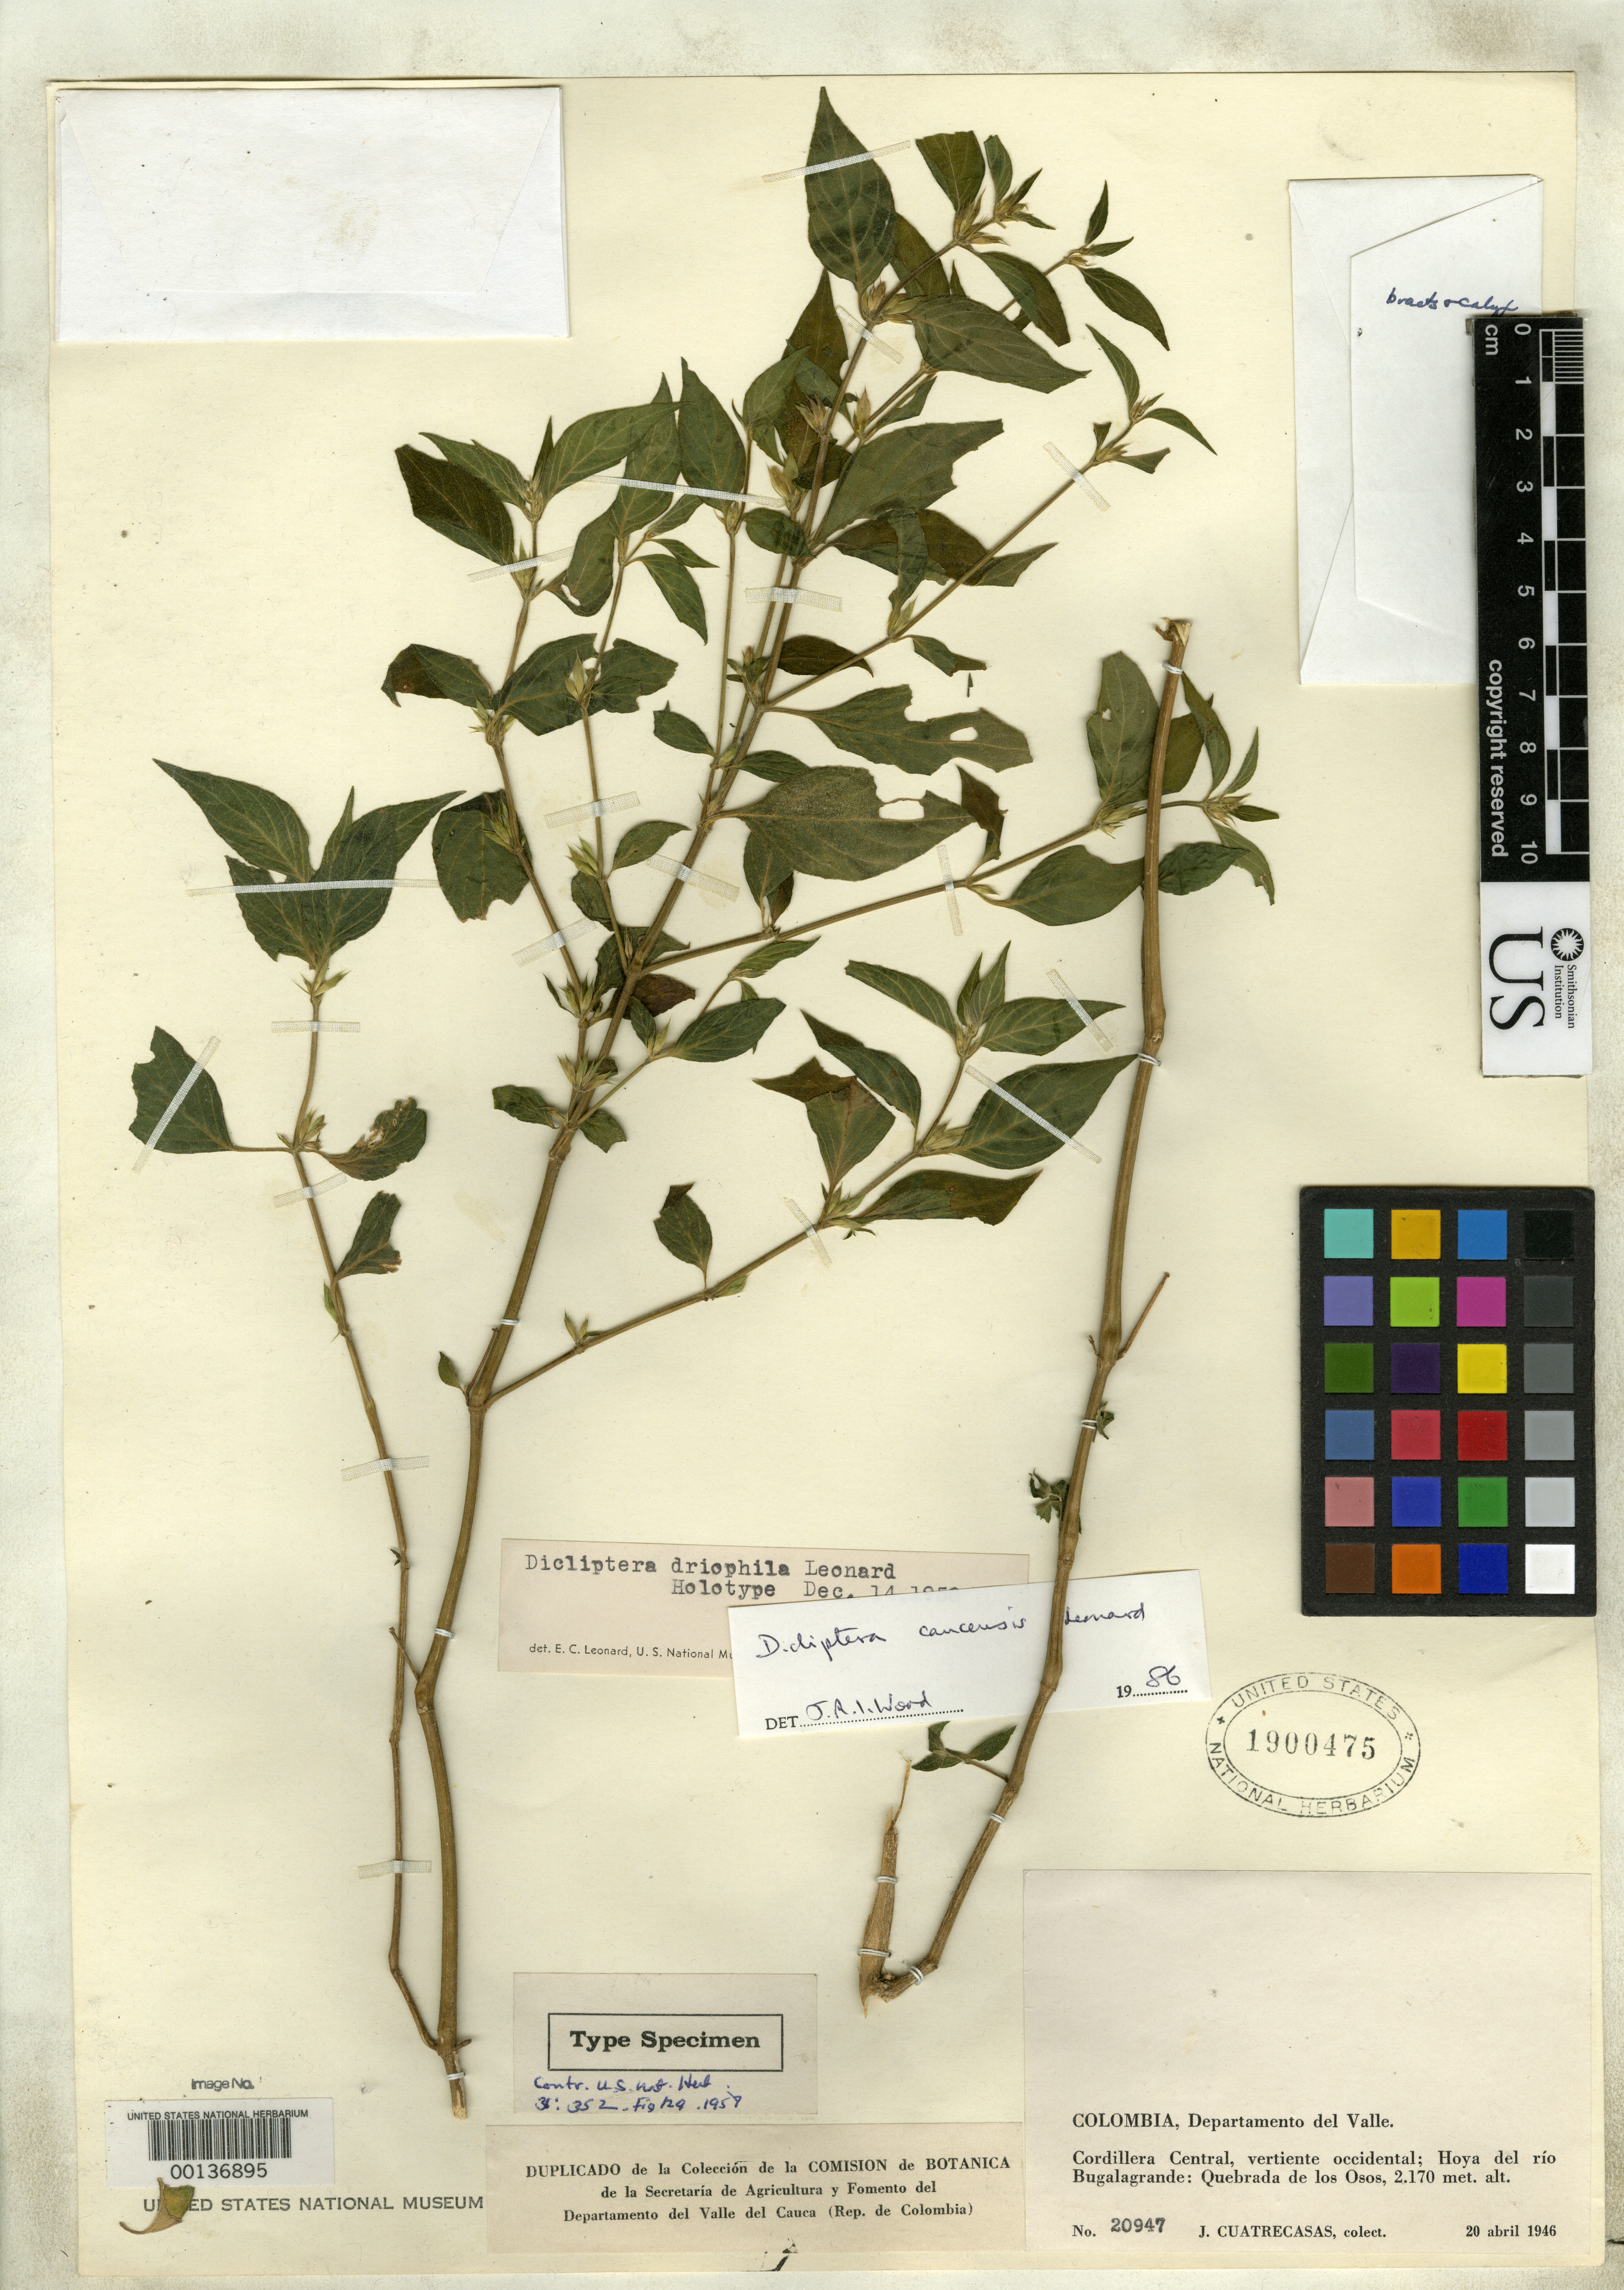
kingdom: Plantae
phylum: Tracheophyta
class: Magnoliopsida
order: Lamiales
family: Acanthaceae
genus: Dicliptera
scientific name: Dicliptera driophila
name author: Leonard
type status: Holotype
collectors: J. Cuatrecasas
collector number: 20947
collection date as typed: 20 Apr 1946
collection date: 1946-04-20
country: Colombia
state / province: Valle del Cauca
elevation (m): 2170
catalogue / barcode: US 1900475